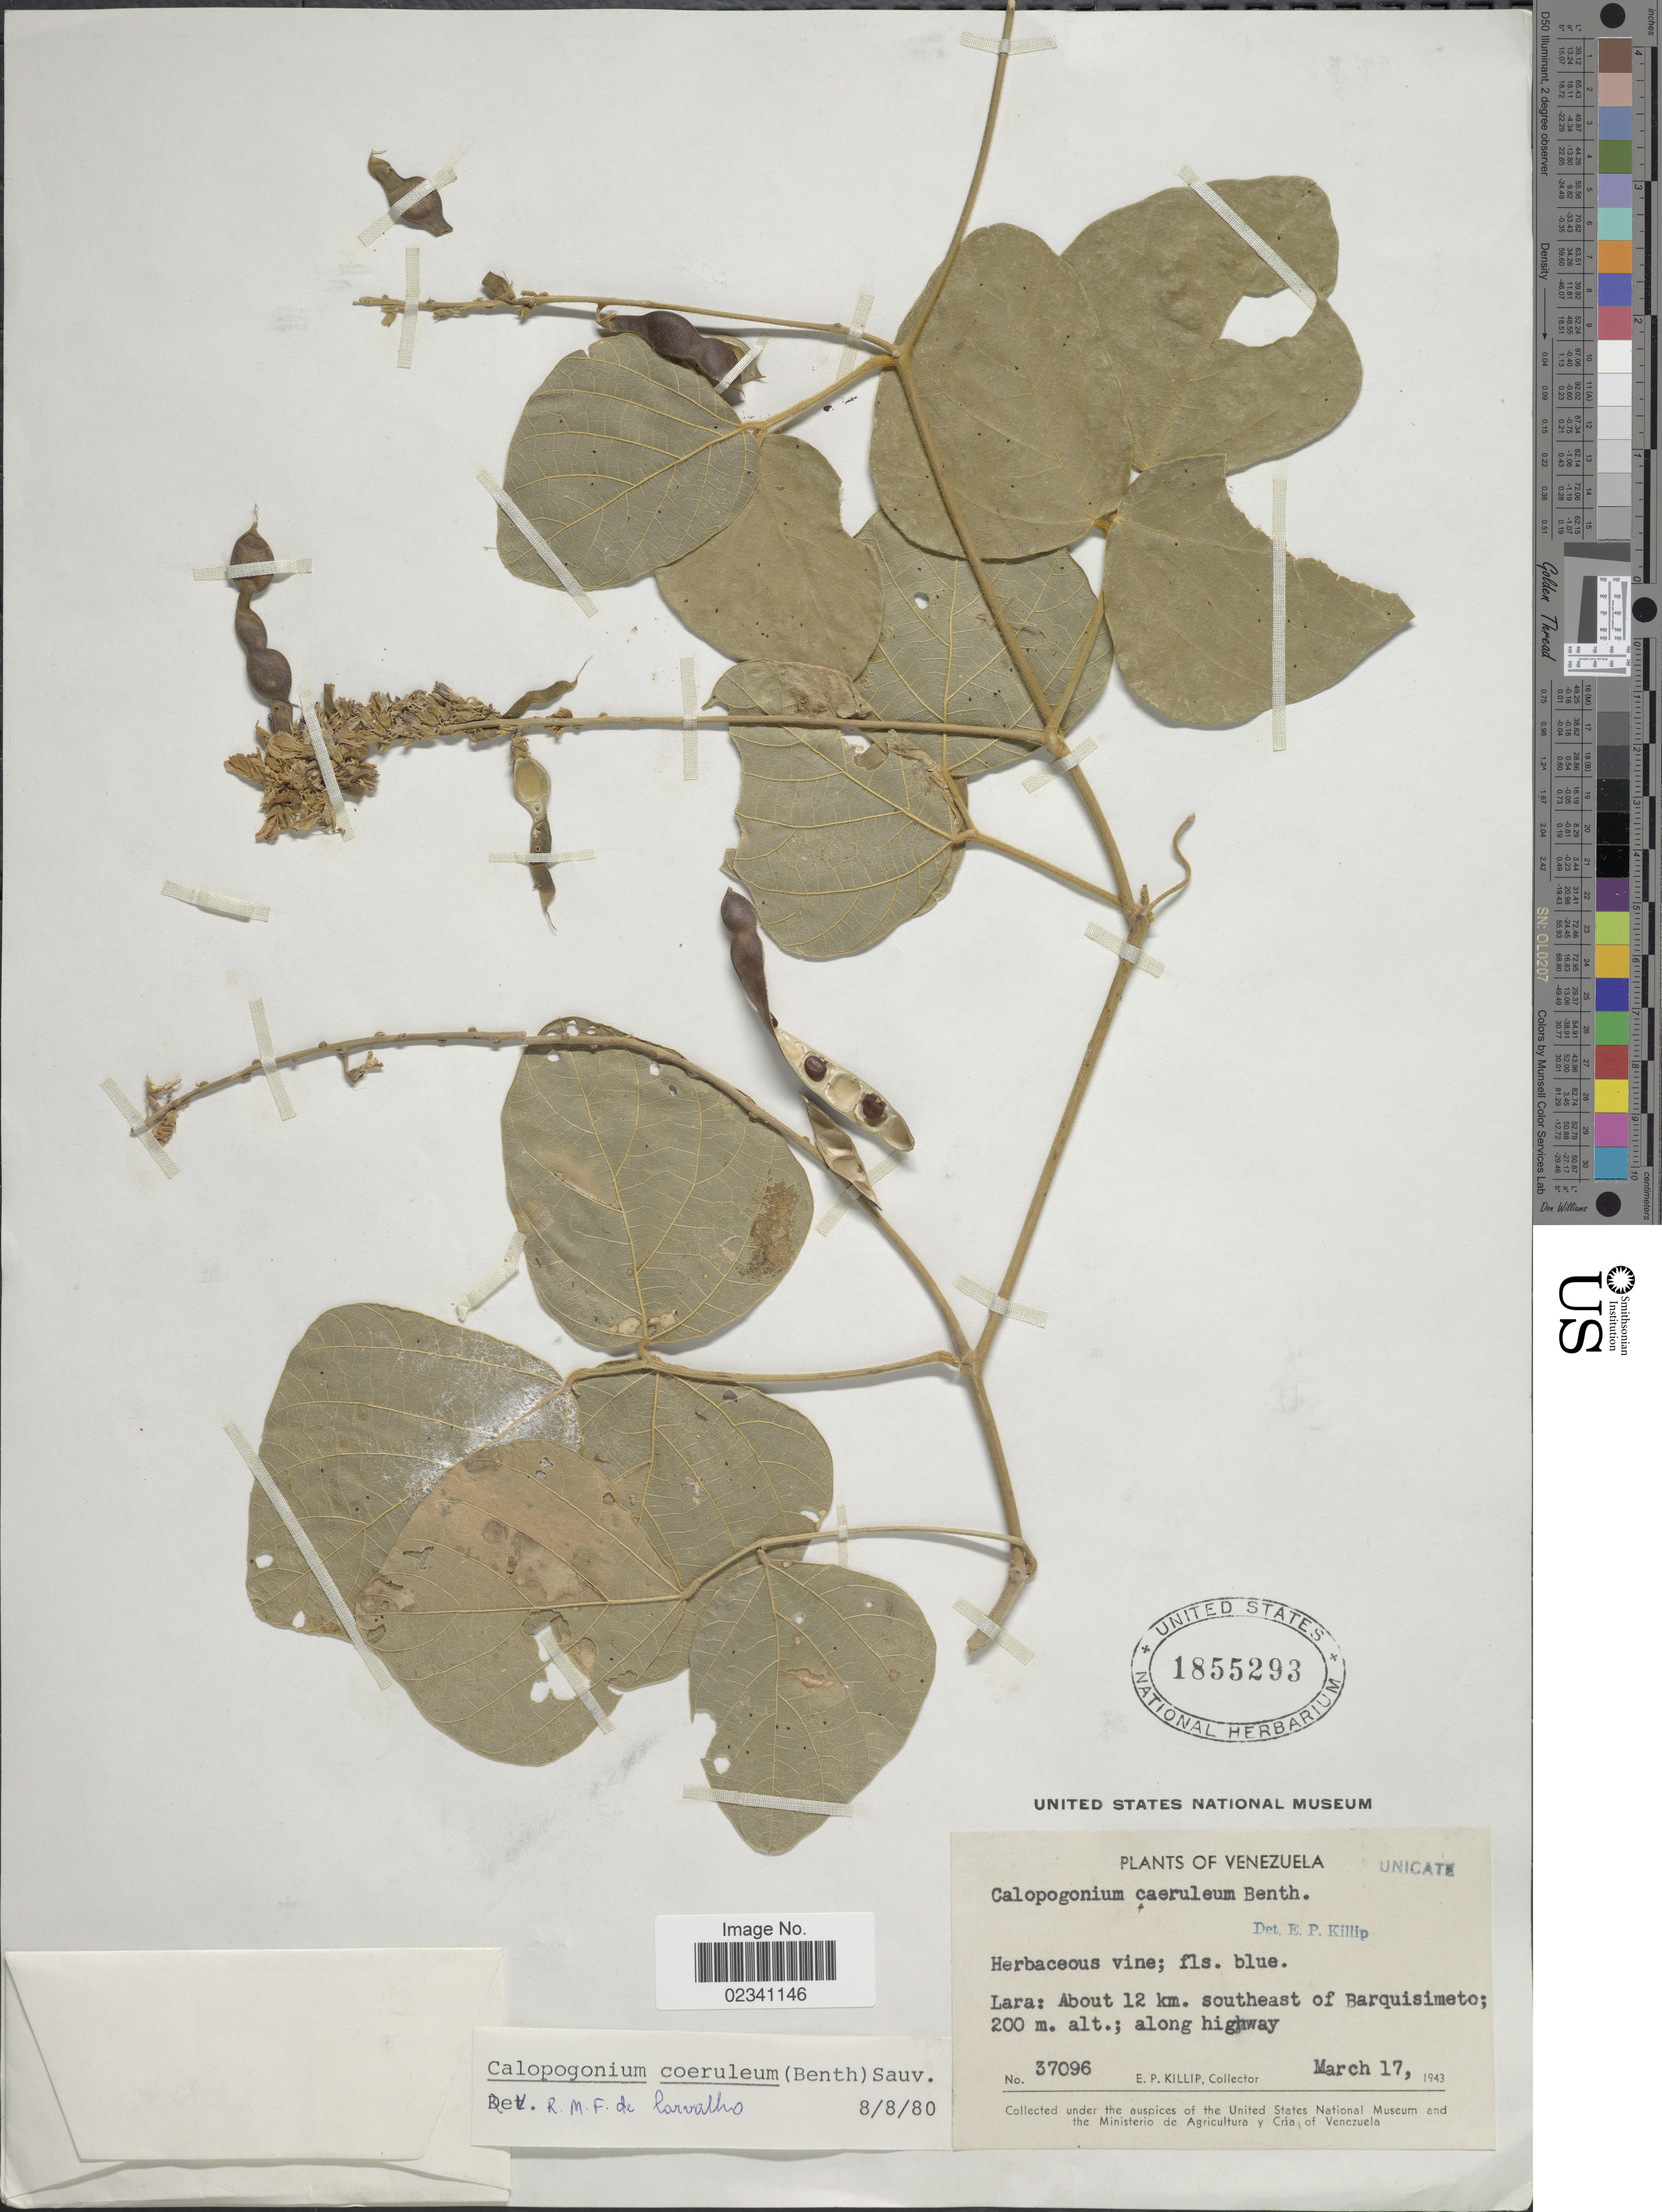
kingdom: Plantae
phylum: Tracheophyta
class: Magnoliopsida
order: Fabales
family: Fabaceae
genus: Calopogonium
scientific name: Calopogonium caeruleum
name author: (Benth.) C. Wright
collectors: E. P. Killip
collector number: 37096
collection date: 1943-03-17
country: Venezuela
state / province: Lara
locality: About 12 km. southeast of Barquisimeto; along highway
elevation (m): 200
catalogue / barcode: US 1855293